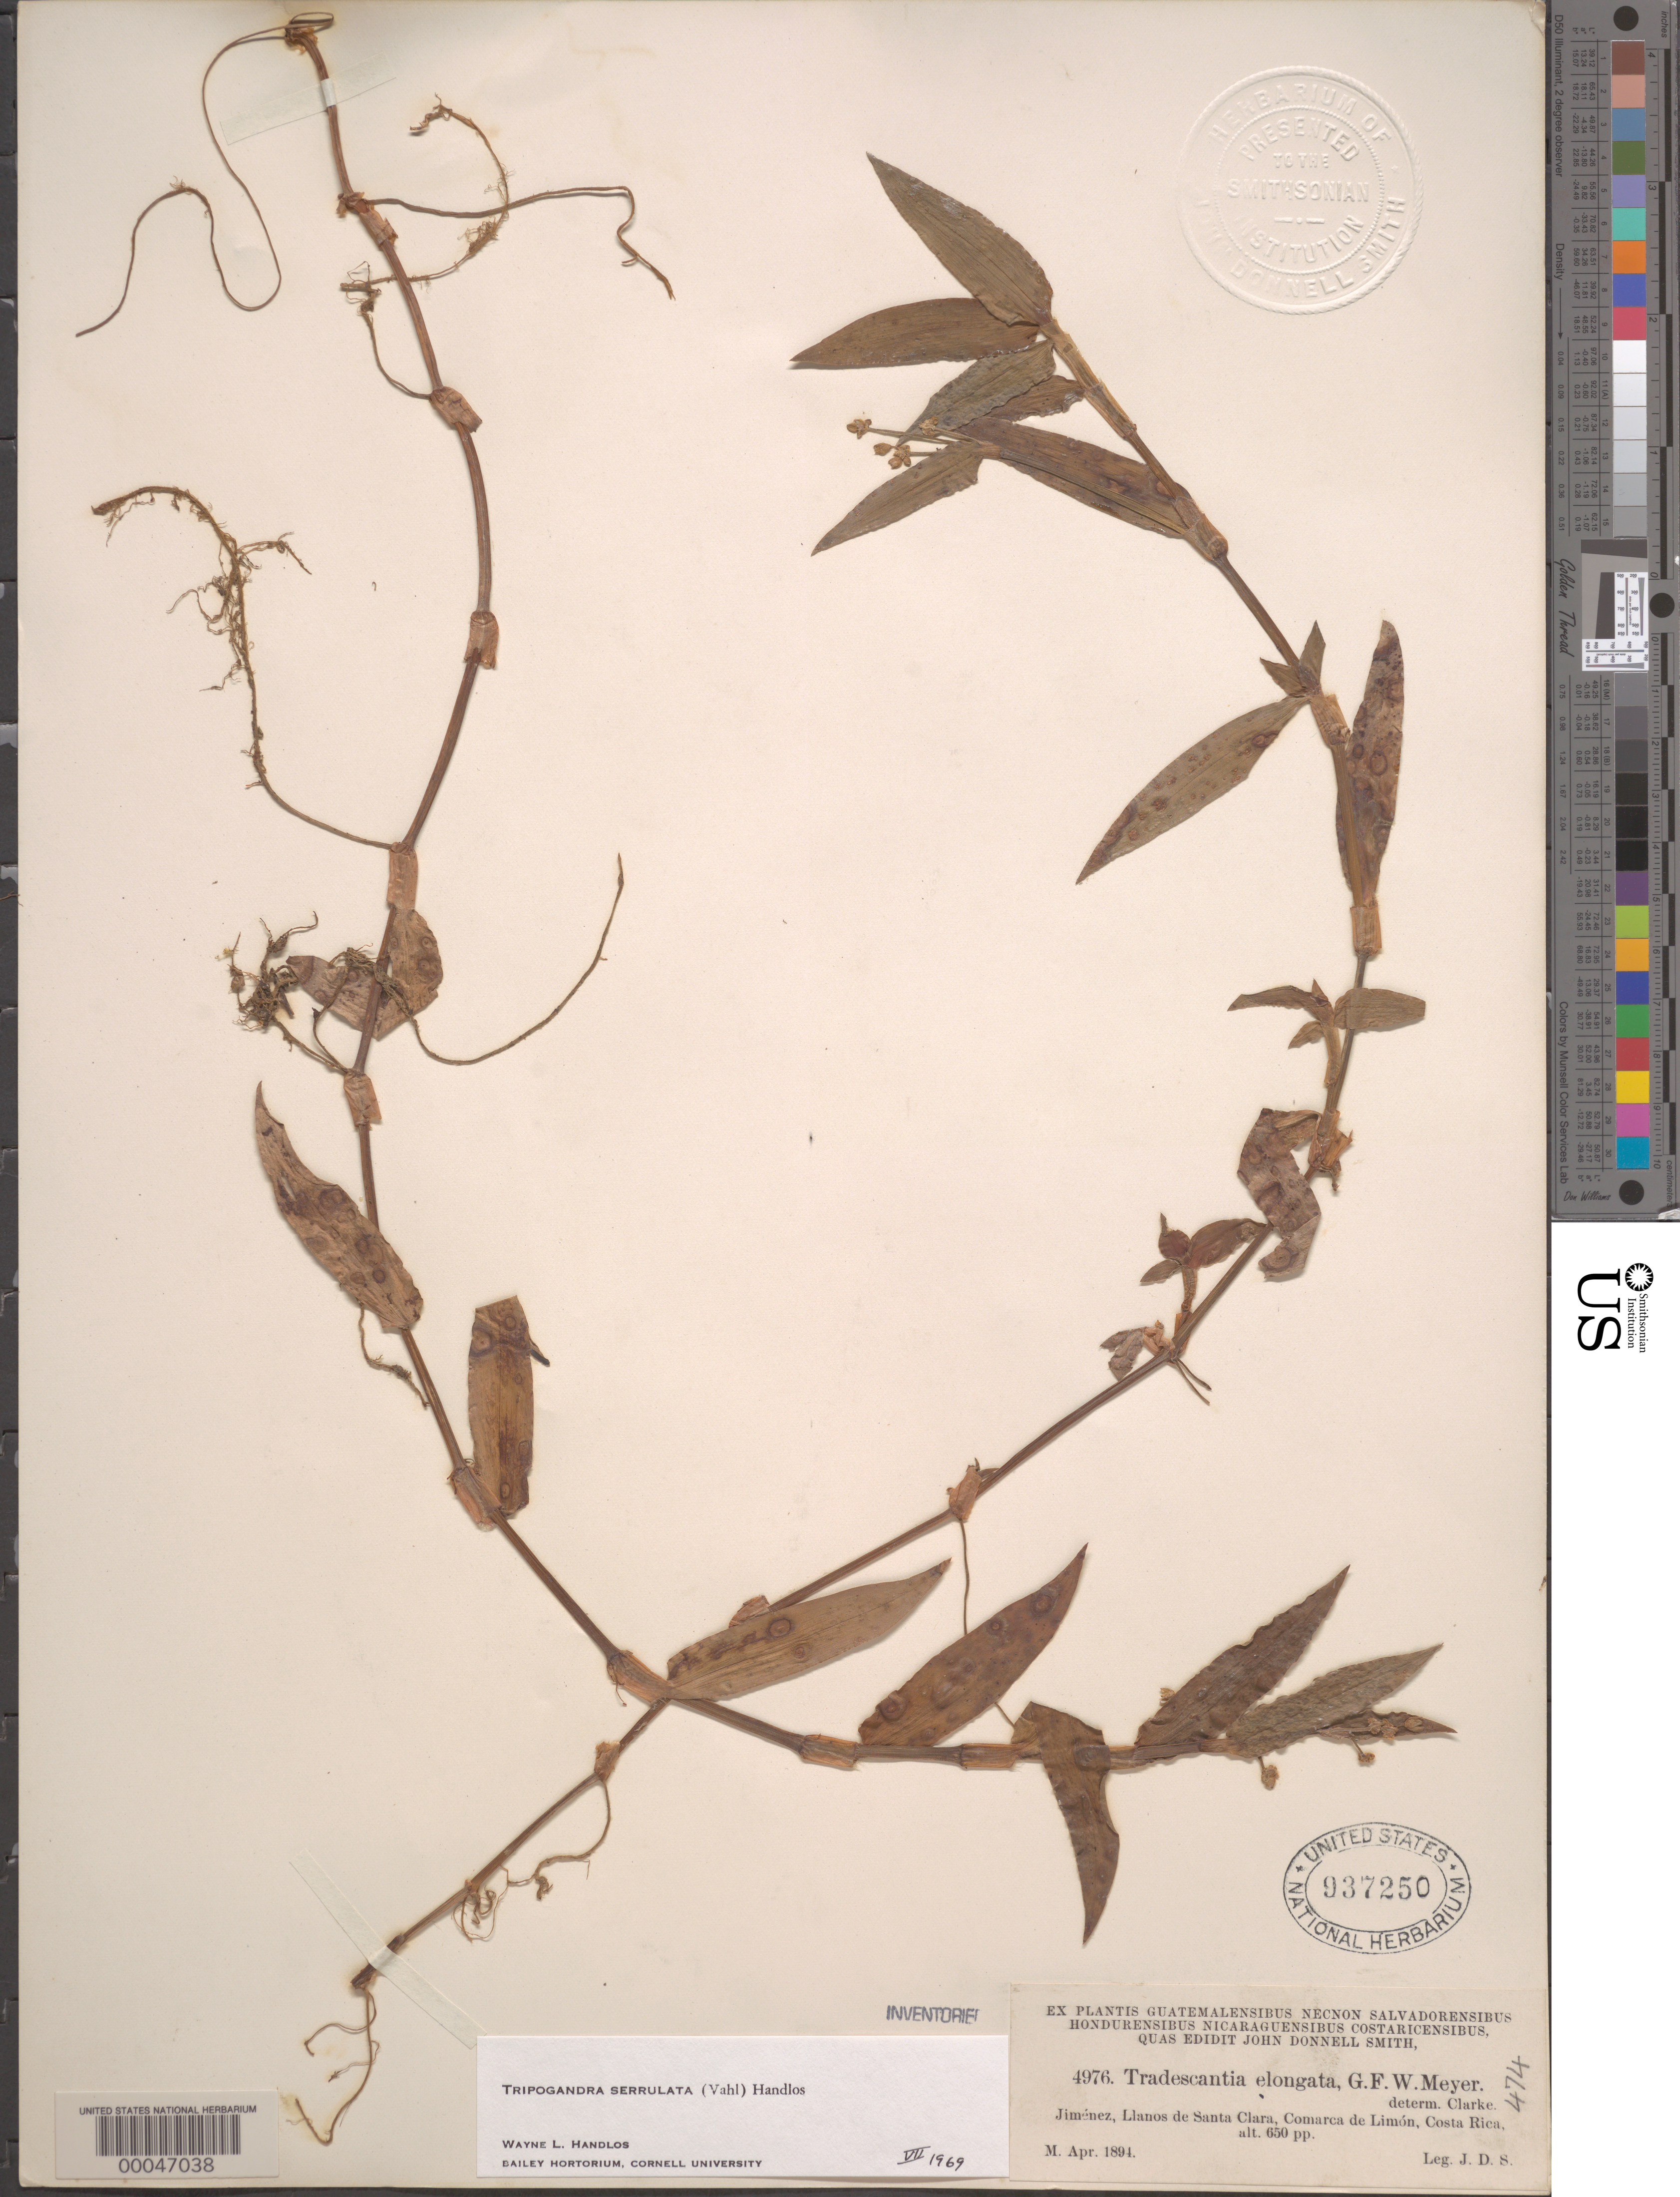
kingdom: Plantae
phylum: Tracheophyta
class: Liliopsida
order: Commelinales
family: Commelinaceae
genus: Tripogandra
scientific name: Tripogandra serrulata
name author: (Vahl) Handlos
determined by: Handlos, W. L.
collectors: J. Donnell Smith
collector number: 4976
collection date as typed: Apr 1894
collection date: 1894-04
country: Costa Rica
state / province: Limón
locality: Jimenez, llanos de santa clara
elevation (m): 198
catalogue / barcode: US 937250